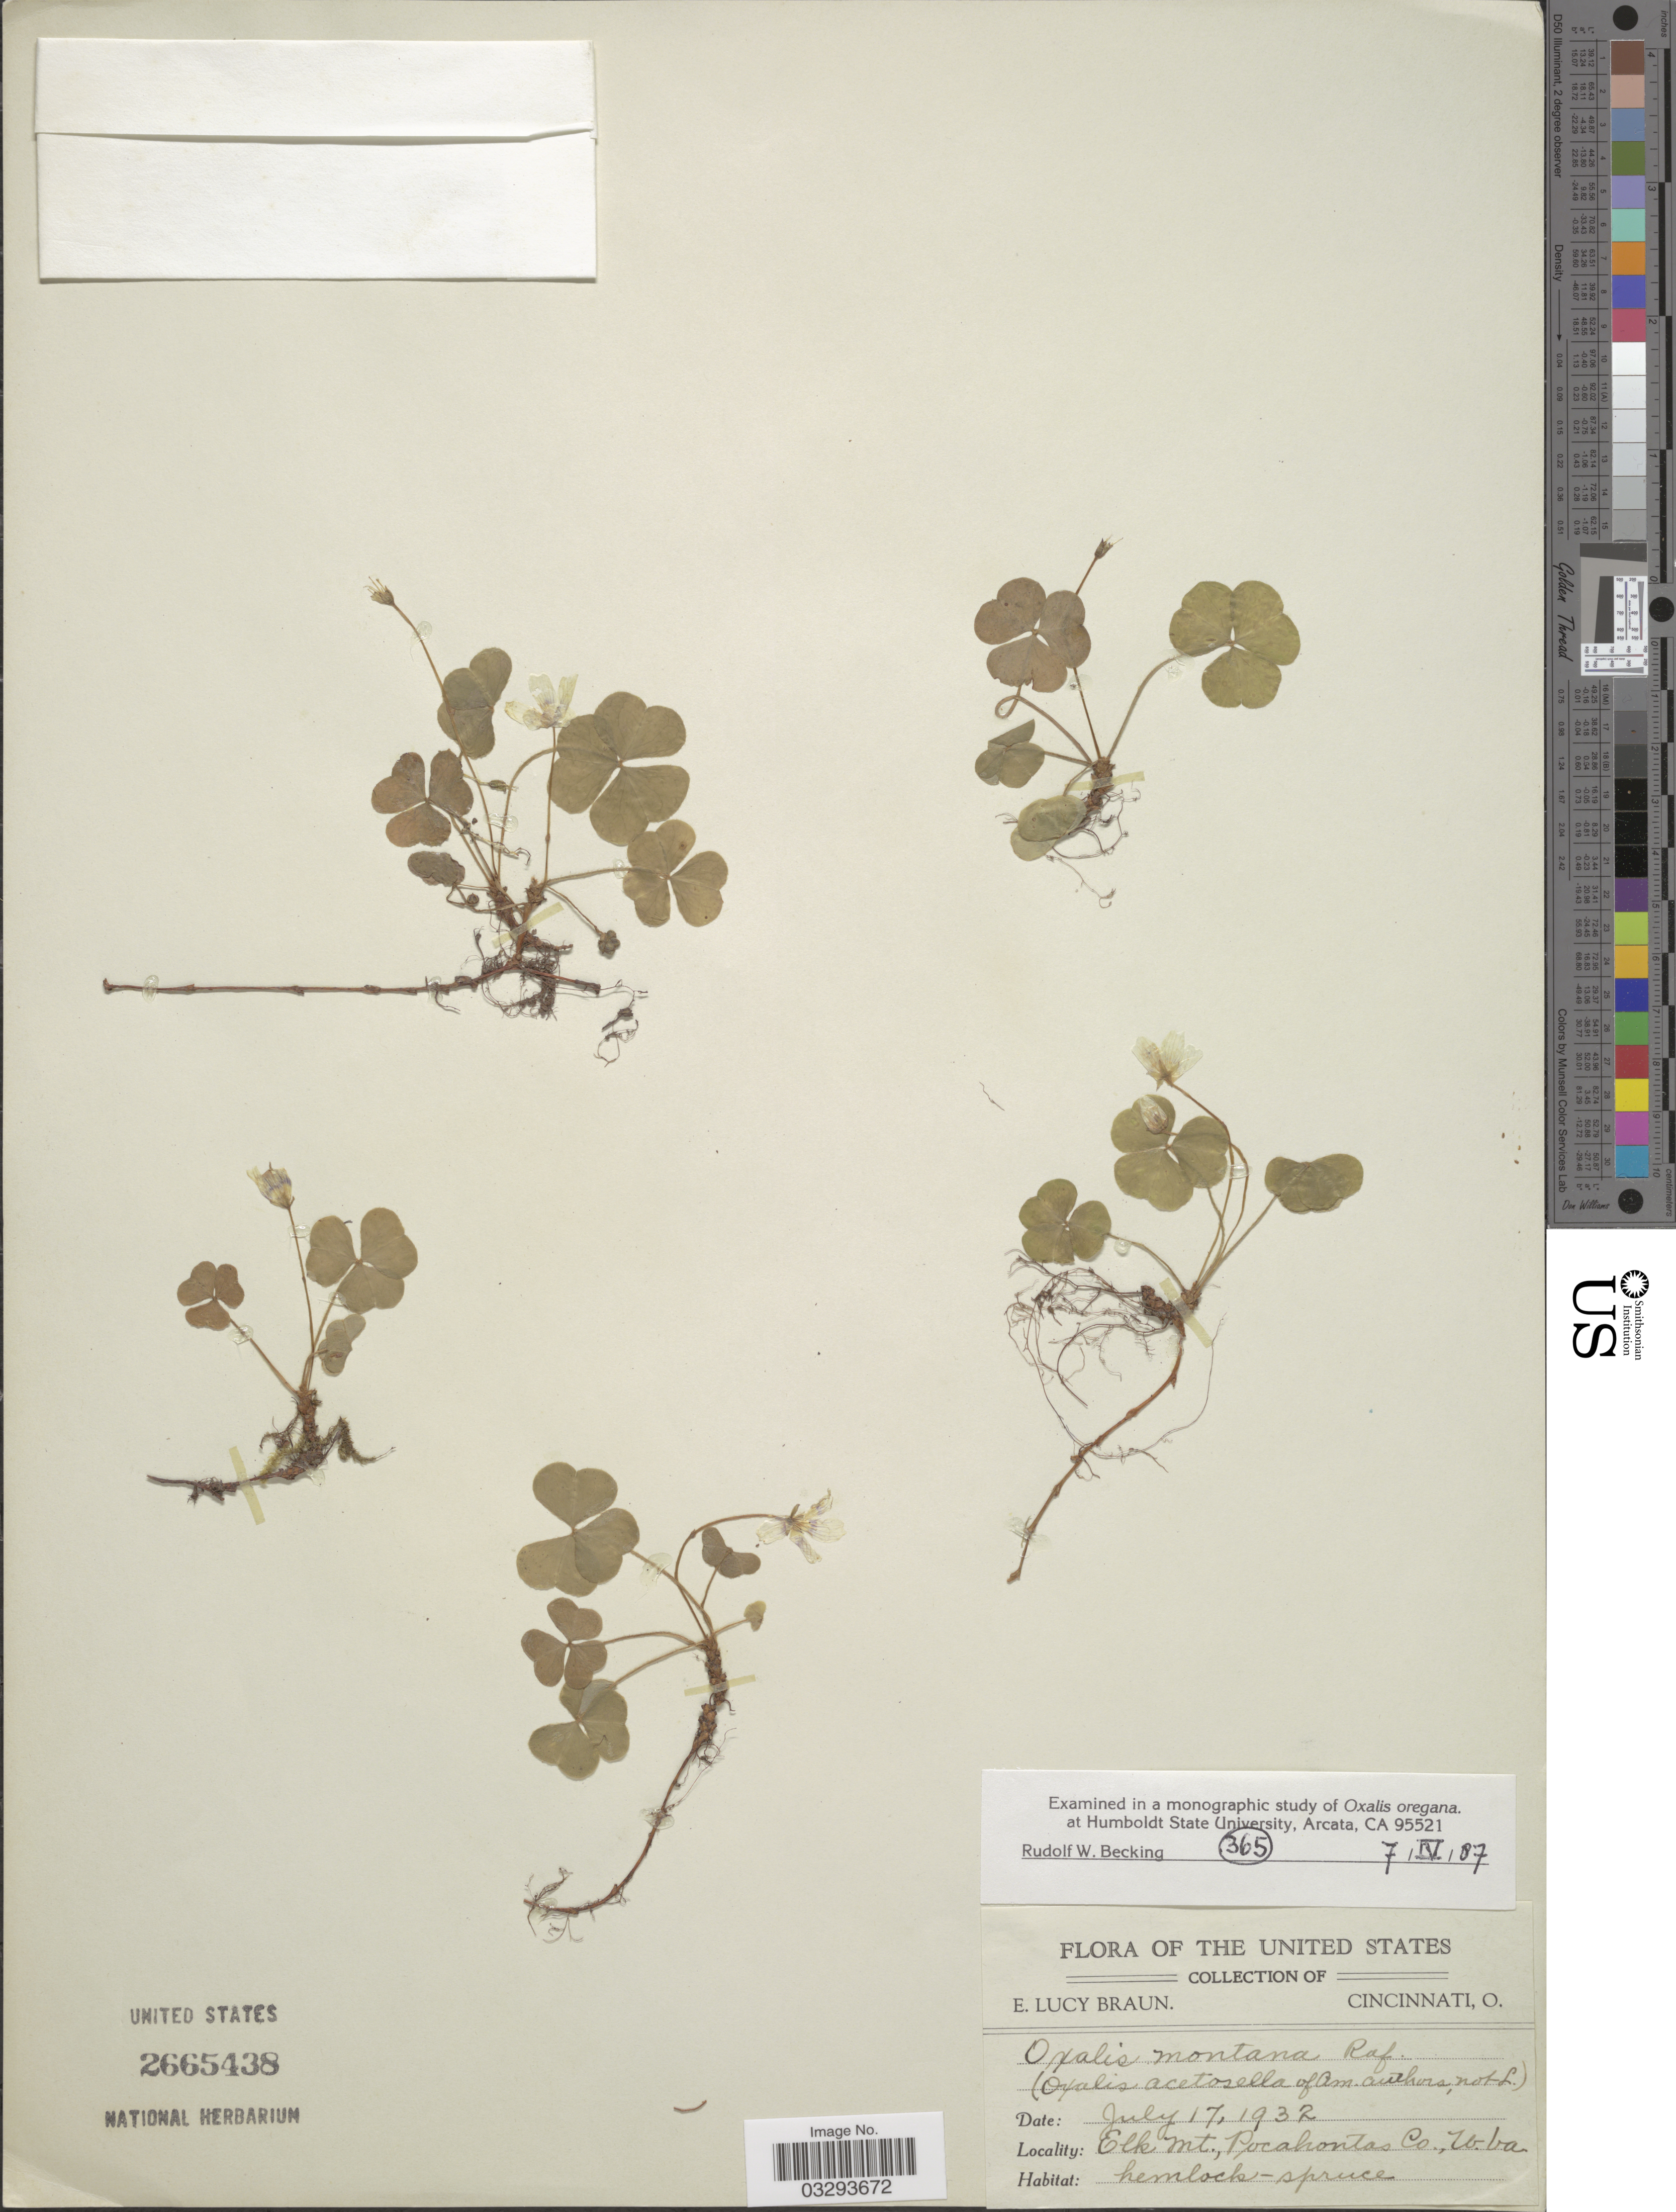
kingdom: Plantae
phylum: Tracheophyta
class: Magnoliopsida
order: Oxalidales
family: Oxalidaceae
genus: Oxalis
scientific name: Oxalis montana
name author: Raf.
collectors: E. L. Braun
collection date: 1932-07-17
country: United States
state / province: West Virginia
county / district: Pocahontas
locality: Elk Mt., Pocahontas Co.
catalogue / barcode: US 2665438